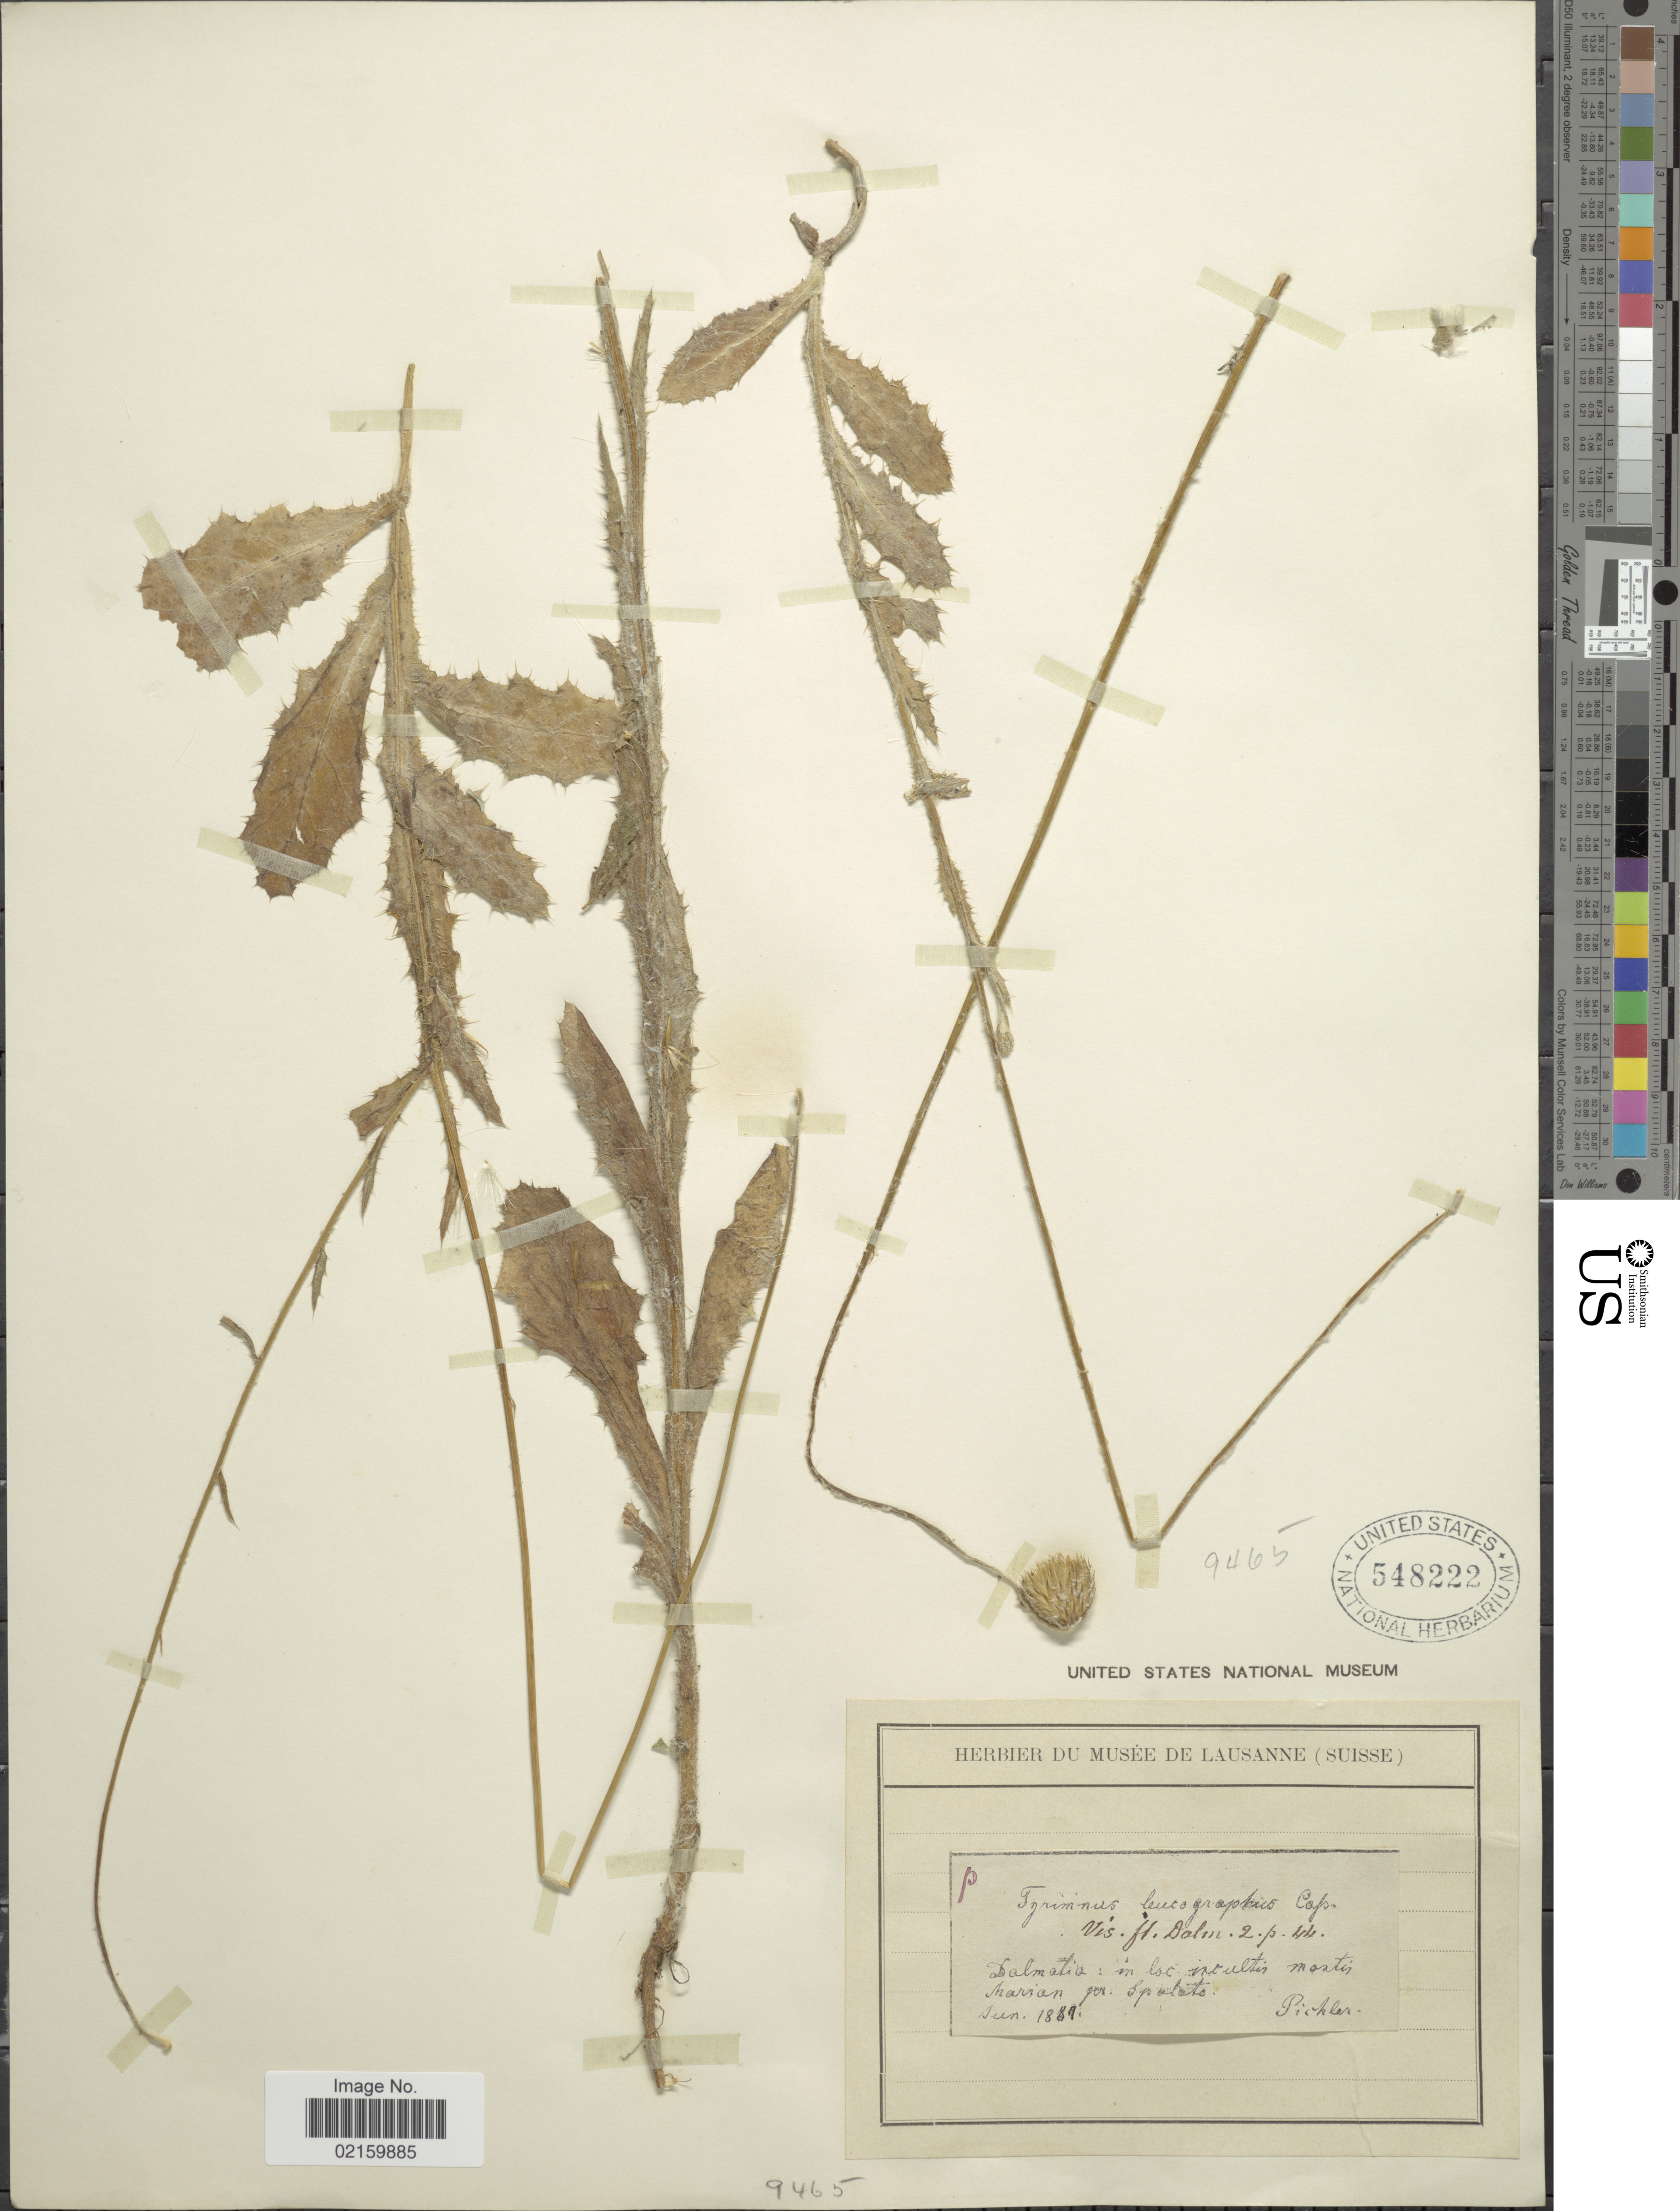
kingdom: Plantae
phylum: Tracheophyta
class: Magnoliopsida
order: Asterales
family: Asteraceae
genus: Tyrimnus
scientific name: Tyrimnus leucographus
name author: Cass.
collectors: Pichler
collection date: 1884-06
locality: Dalmatia: in loc. incultis mortis marians pr. Spalato [interpreted]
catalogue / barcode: US 548222